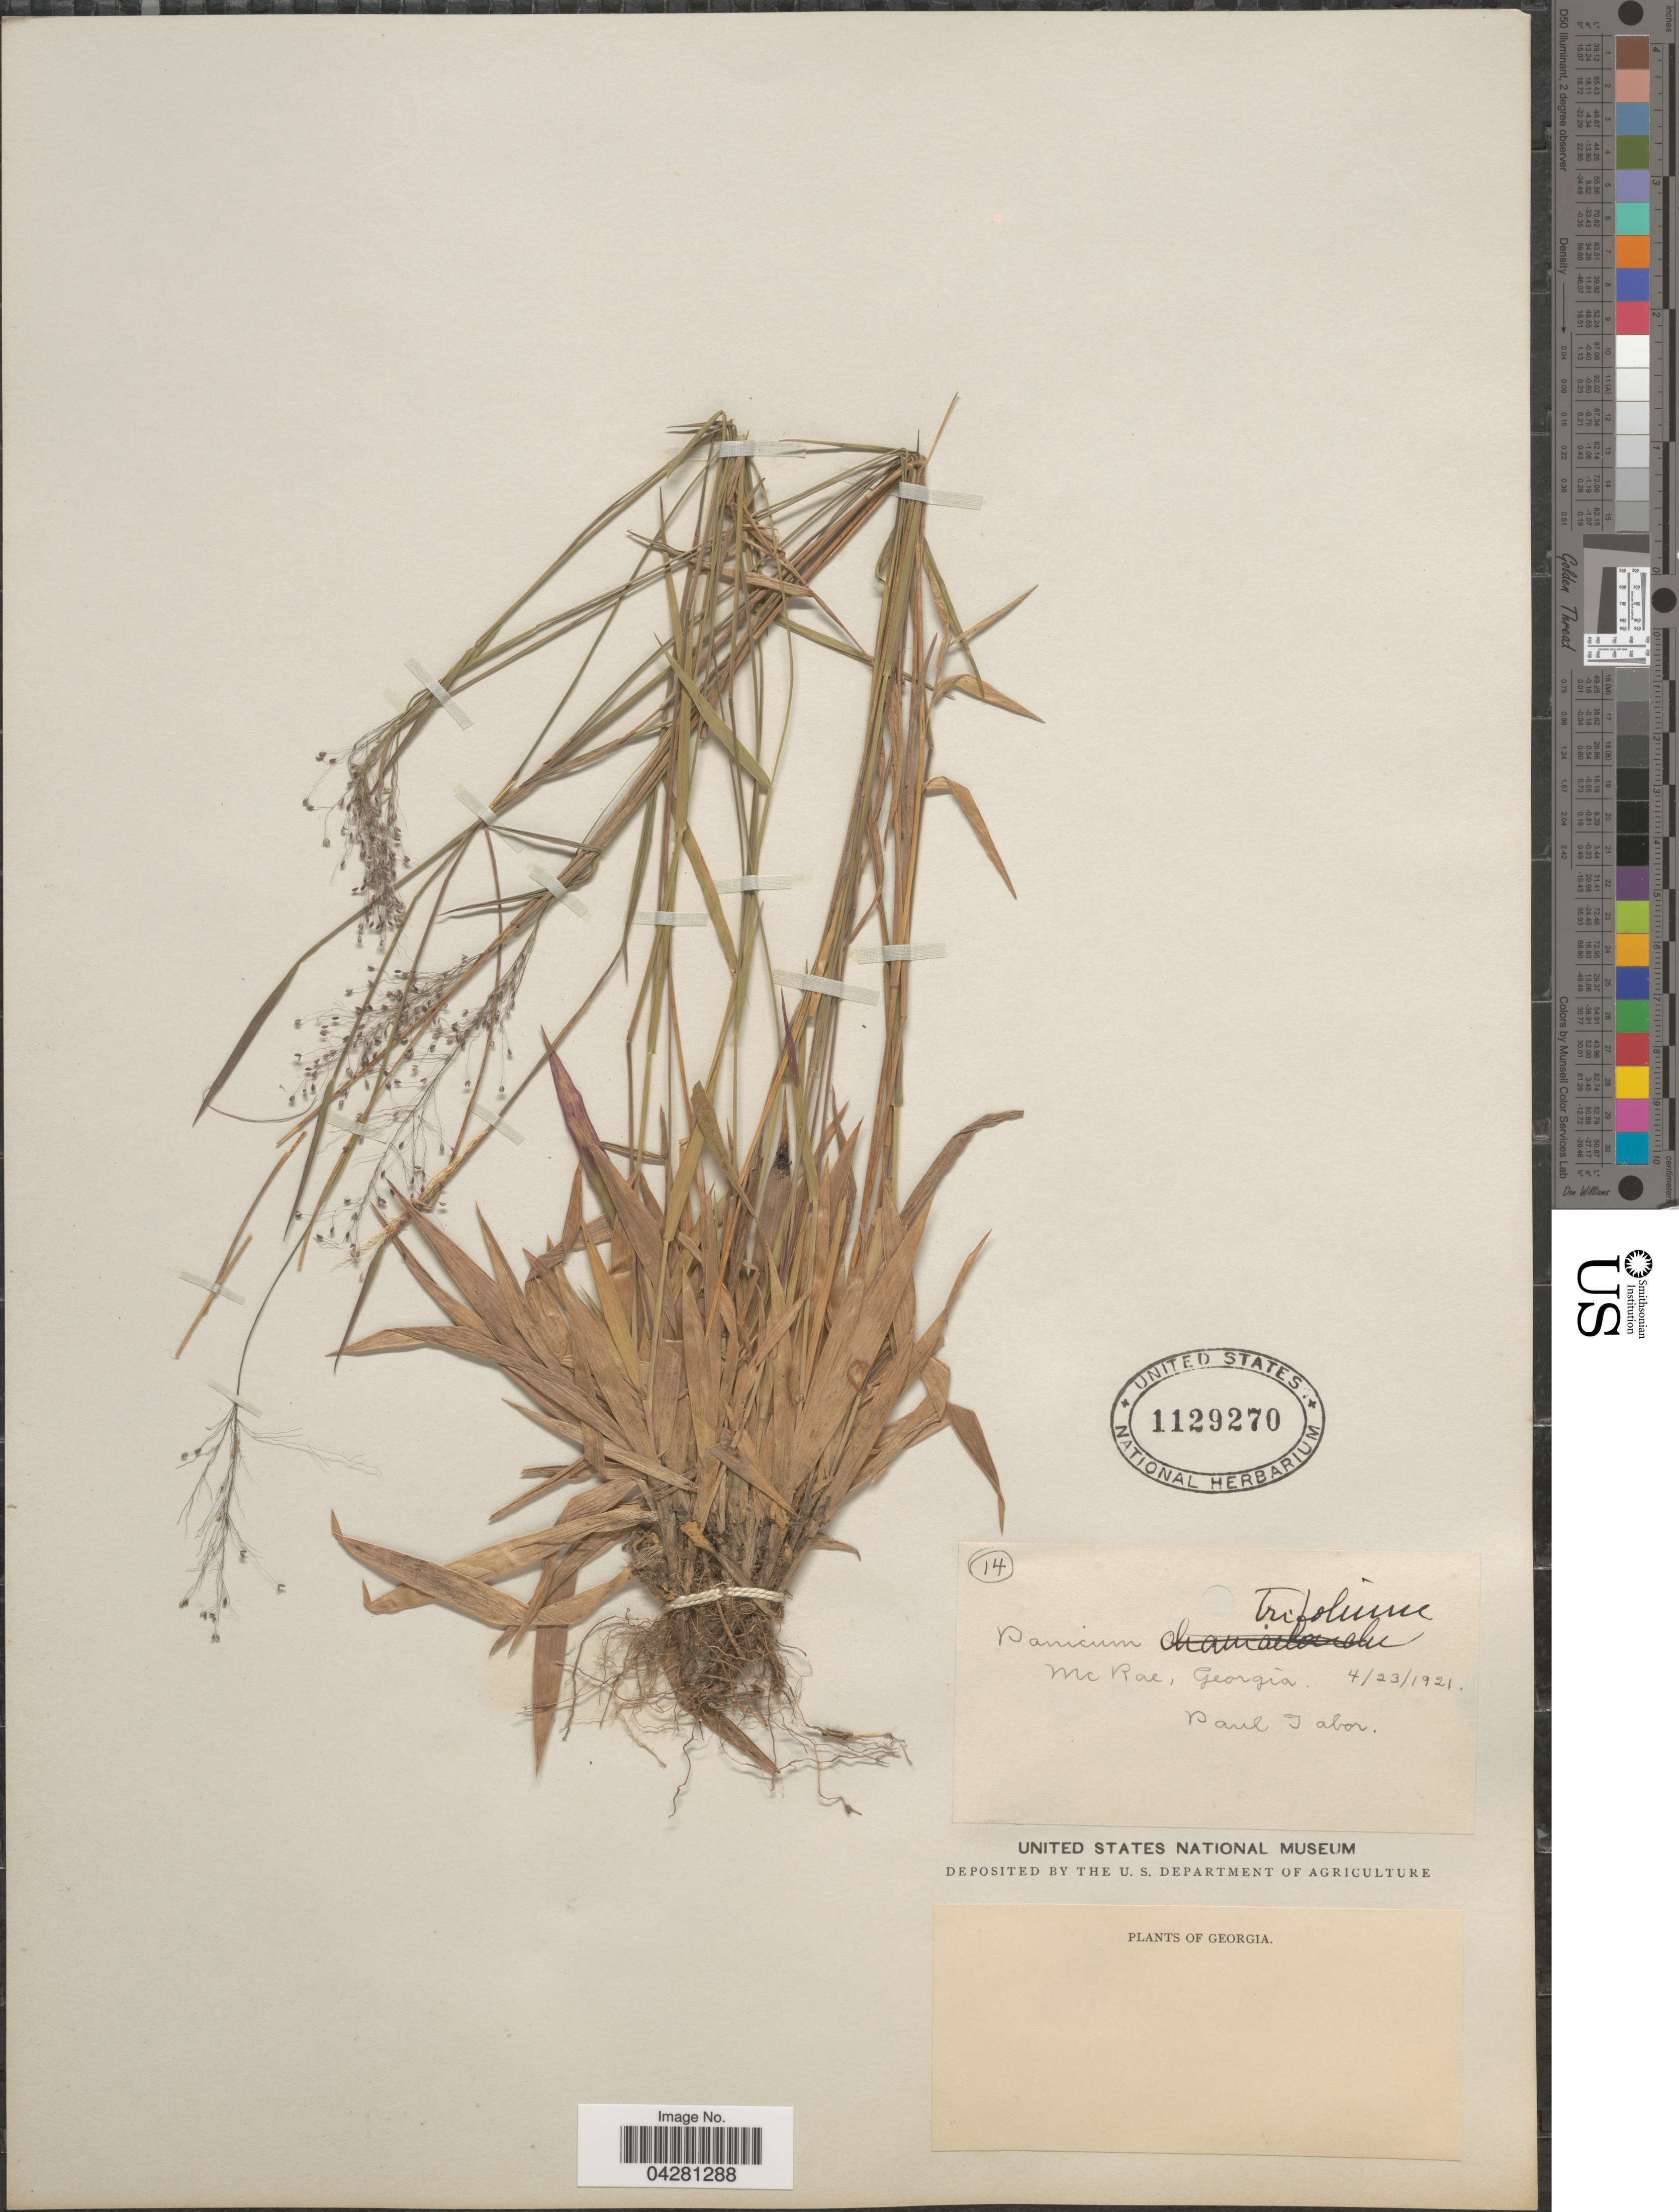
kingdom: Plantae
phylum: Tracheophyta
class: Liliopsida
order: Poales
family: Poaceae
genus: Dichanthelium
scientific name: Dichanthelium dichotomum var. unciphyllum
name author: (Trin.) Davidse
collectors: P. Tabor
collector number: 14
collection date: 1921-04-23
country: United States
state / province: Georgia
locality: McRae.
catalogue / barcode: US 1129270